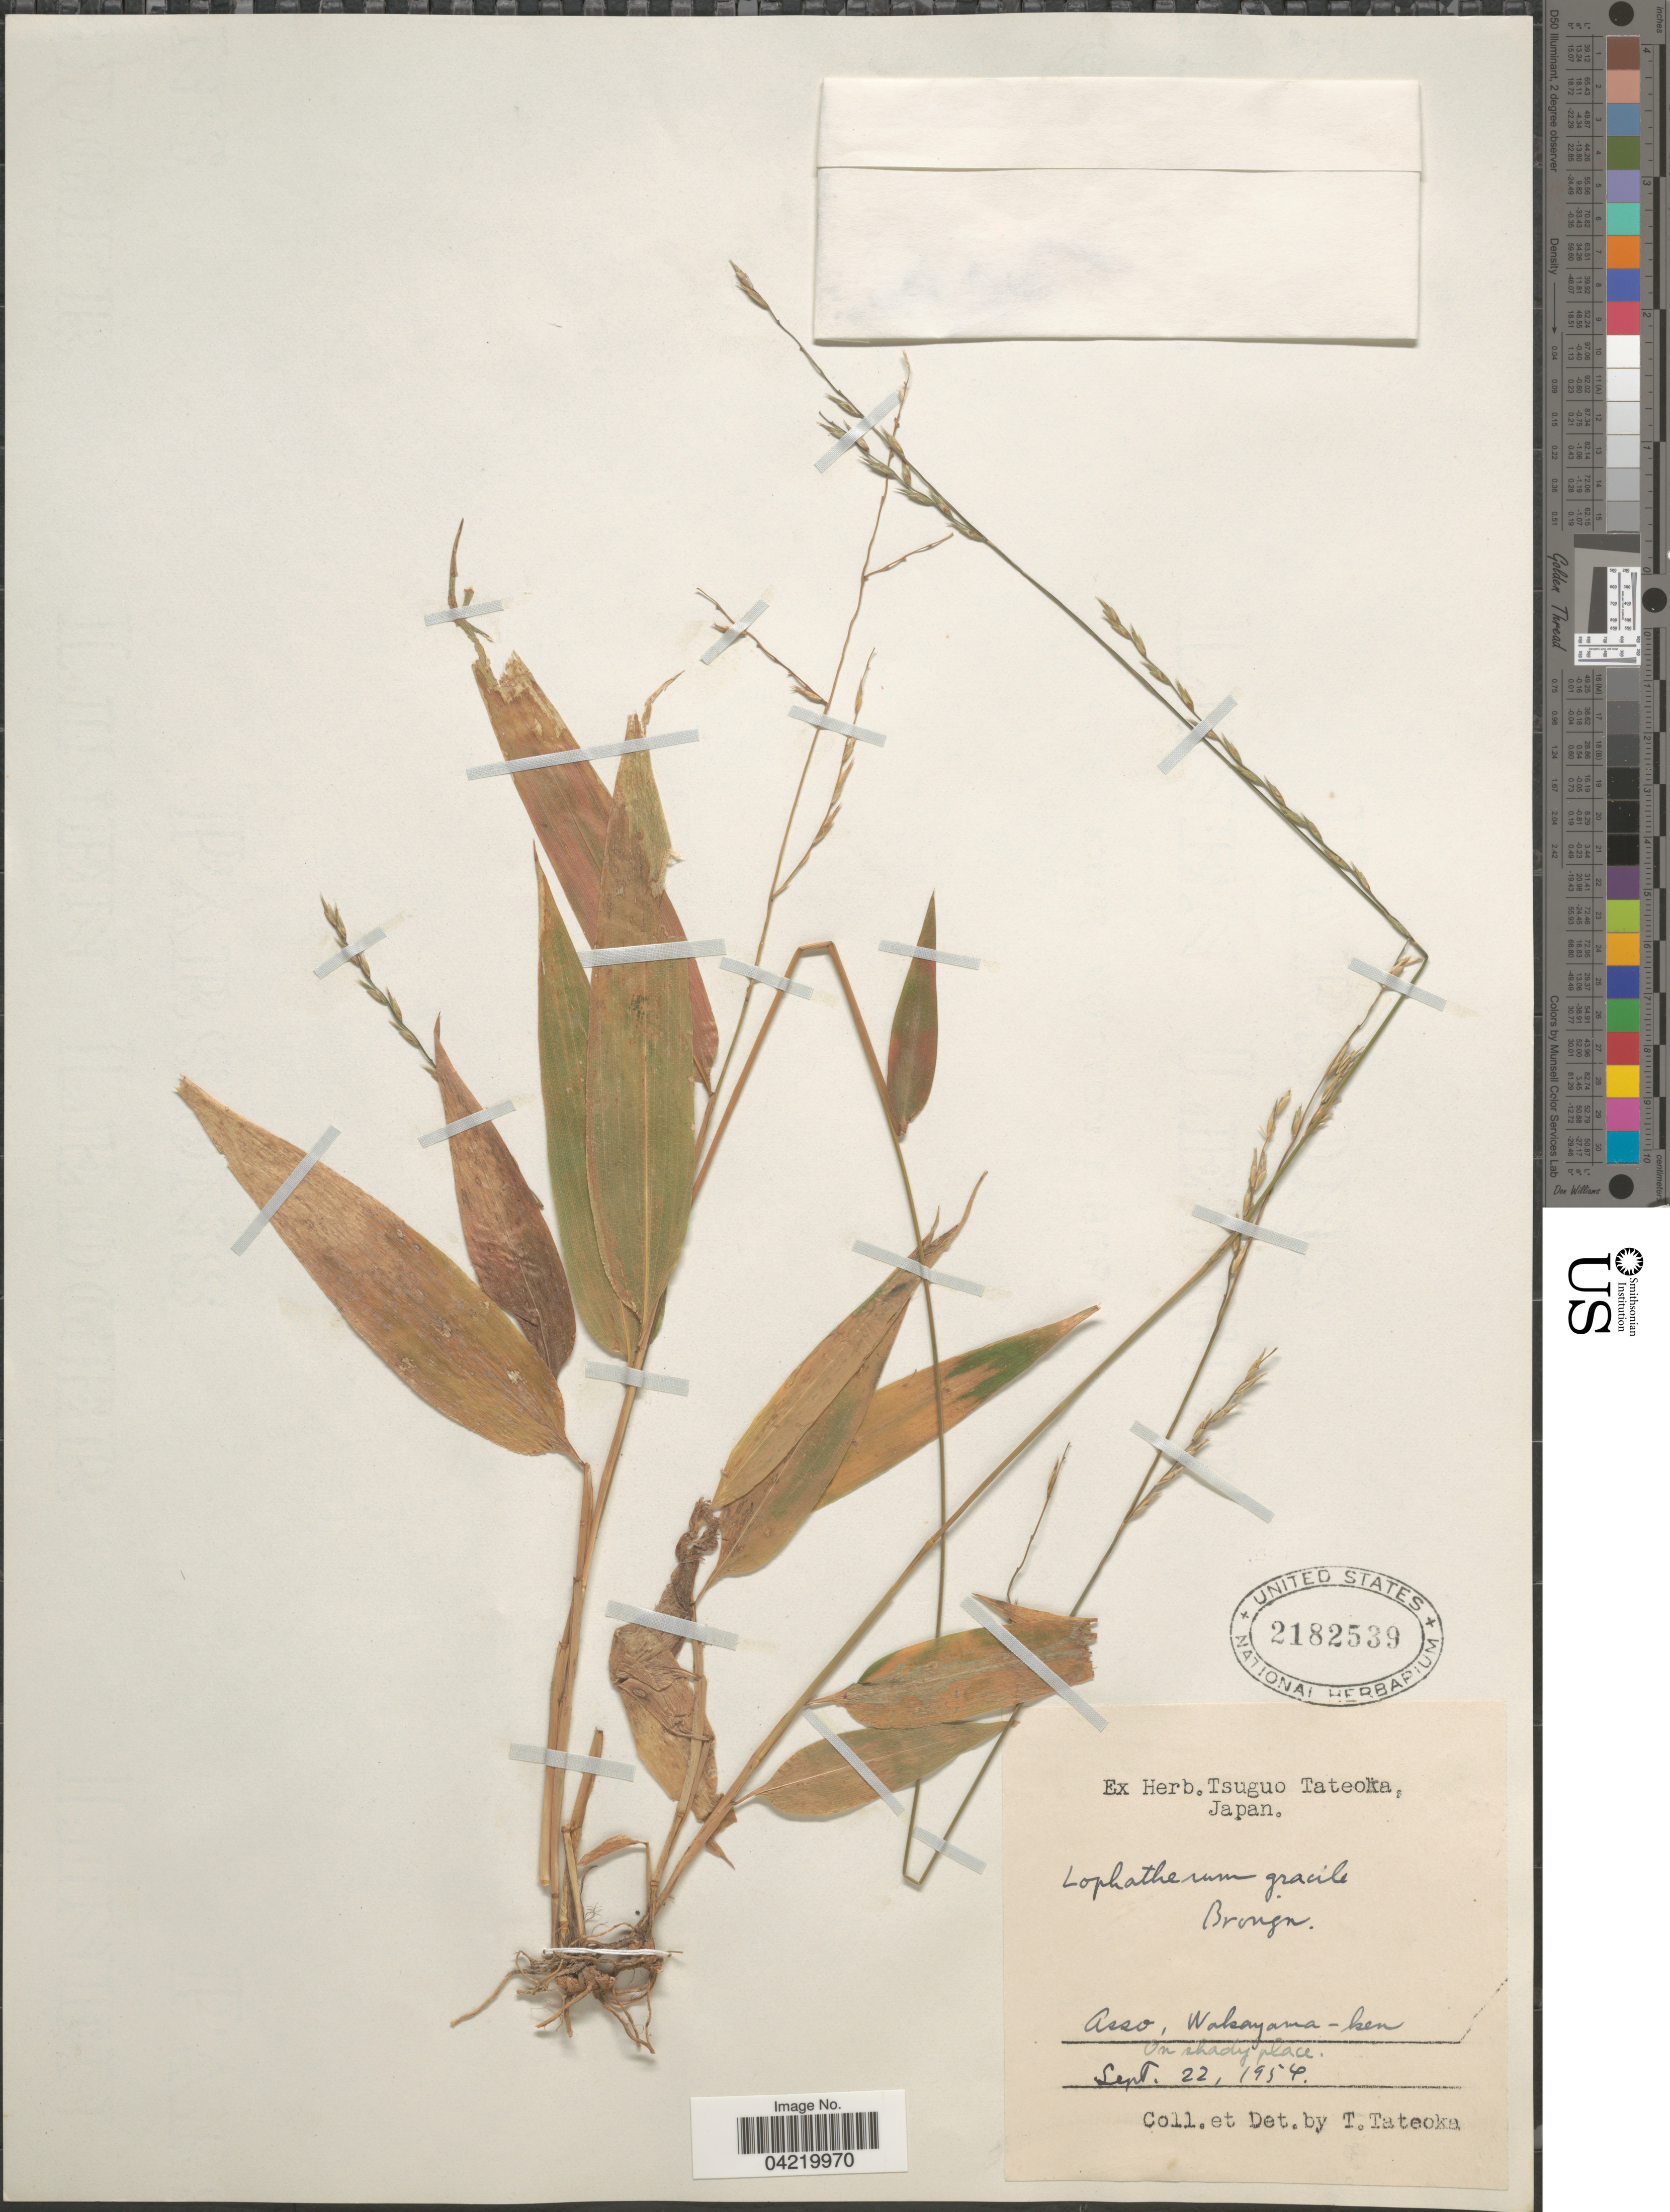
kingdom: Plantae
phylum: Tracheophyta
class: Liliopsida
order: Poales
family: Poaceae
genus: Lophatherum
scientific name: Lophatherum gracile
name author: Brongn.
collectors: T. Tateoka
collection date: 1954-09-22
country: Japan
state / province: Wakayama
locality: Asso, Wakayama-ken. On shady place.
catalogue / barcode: US 2182539